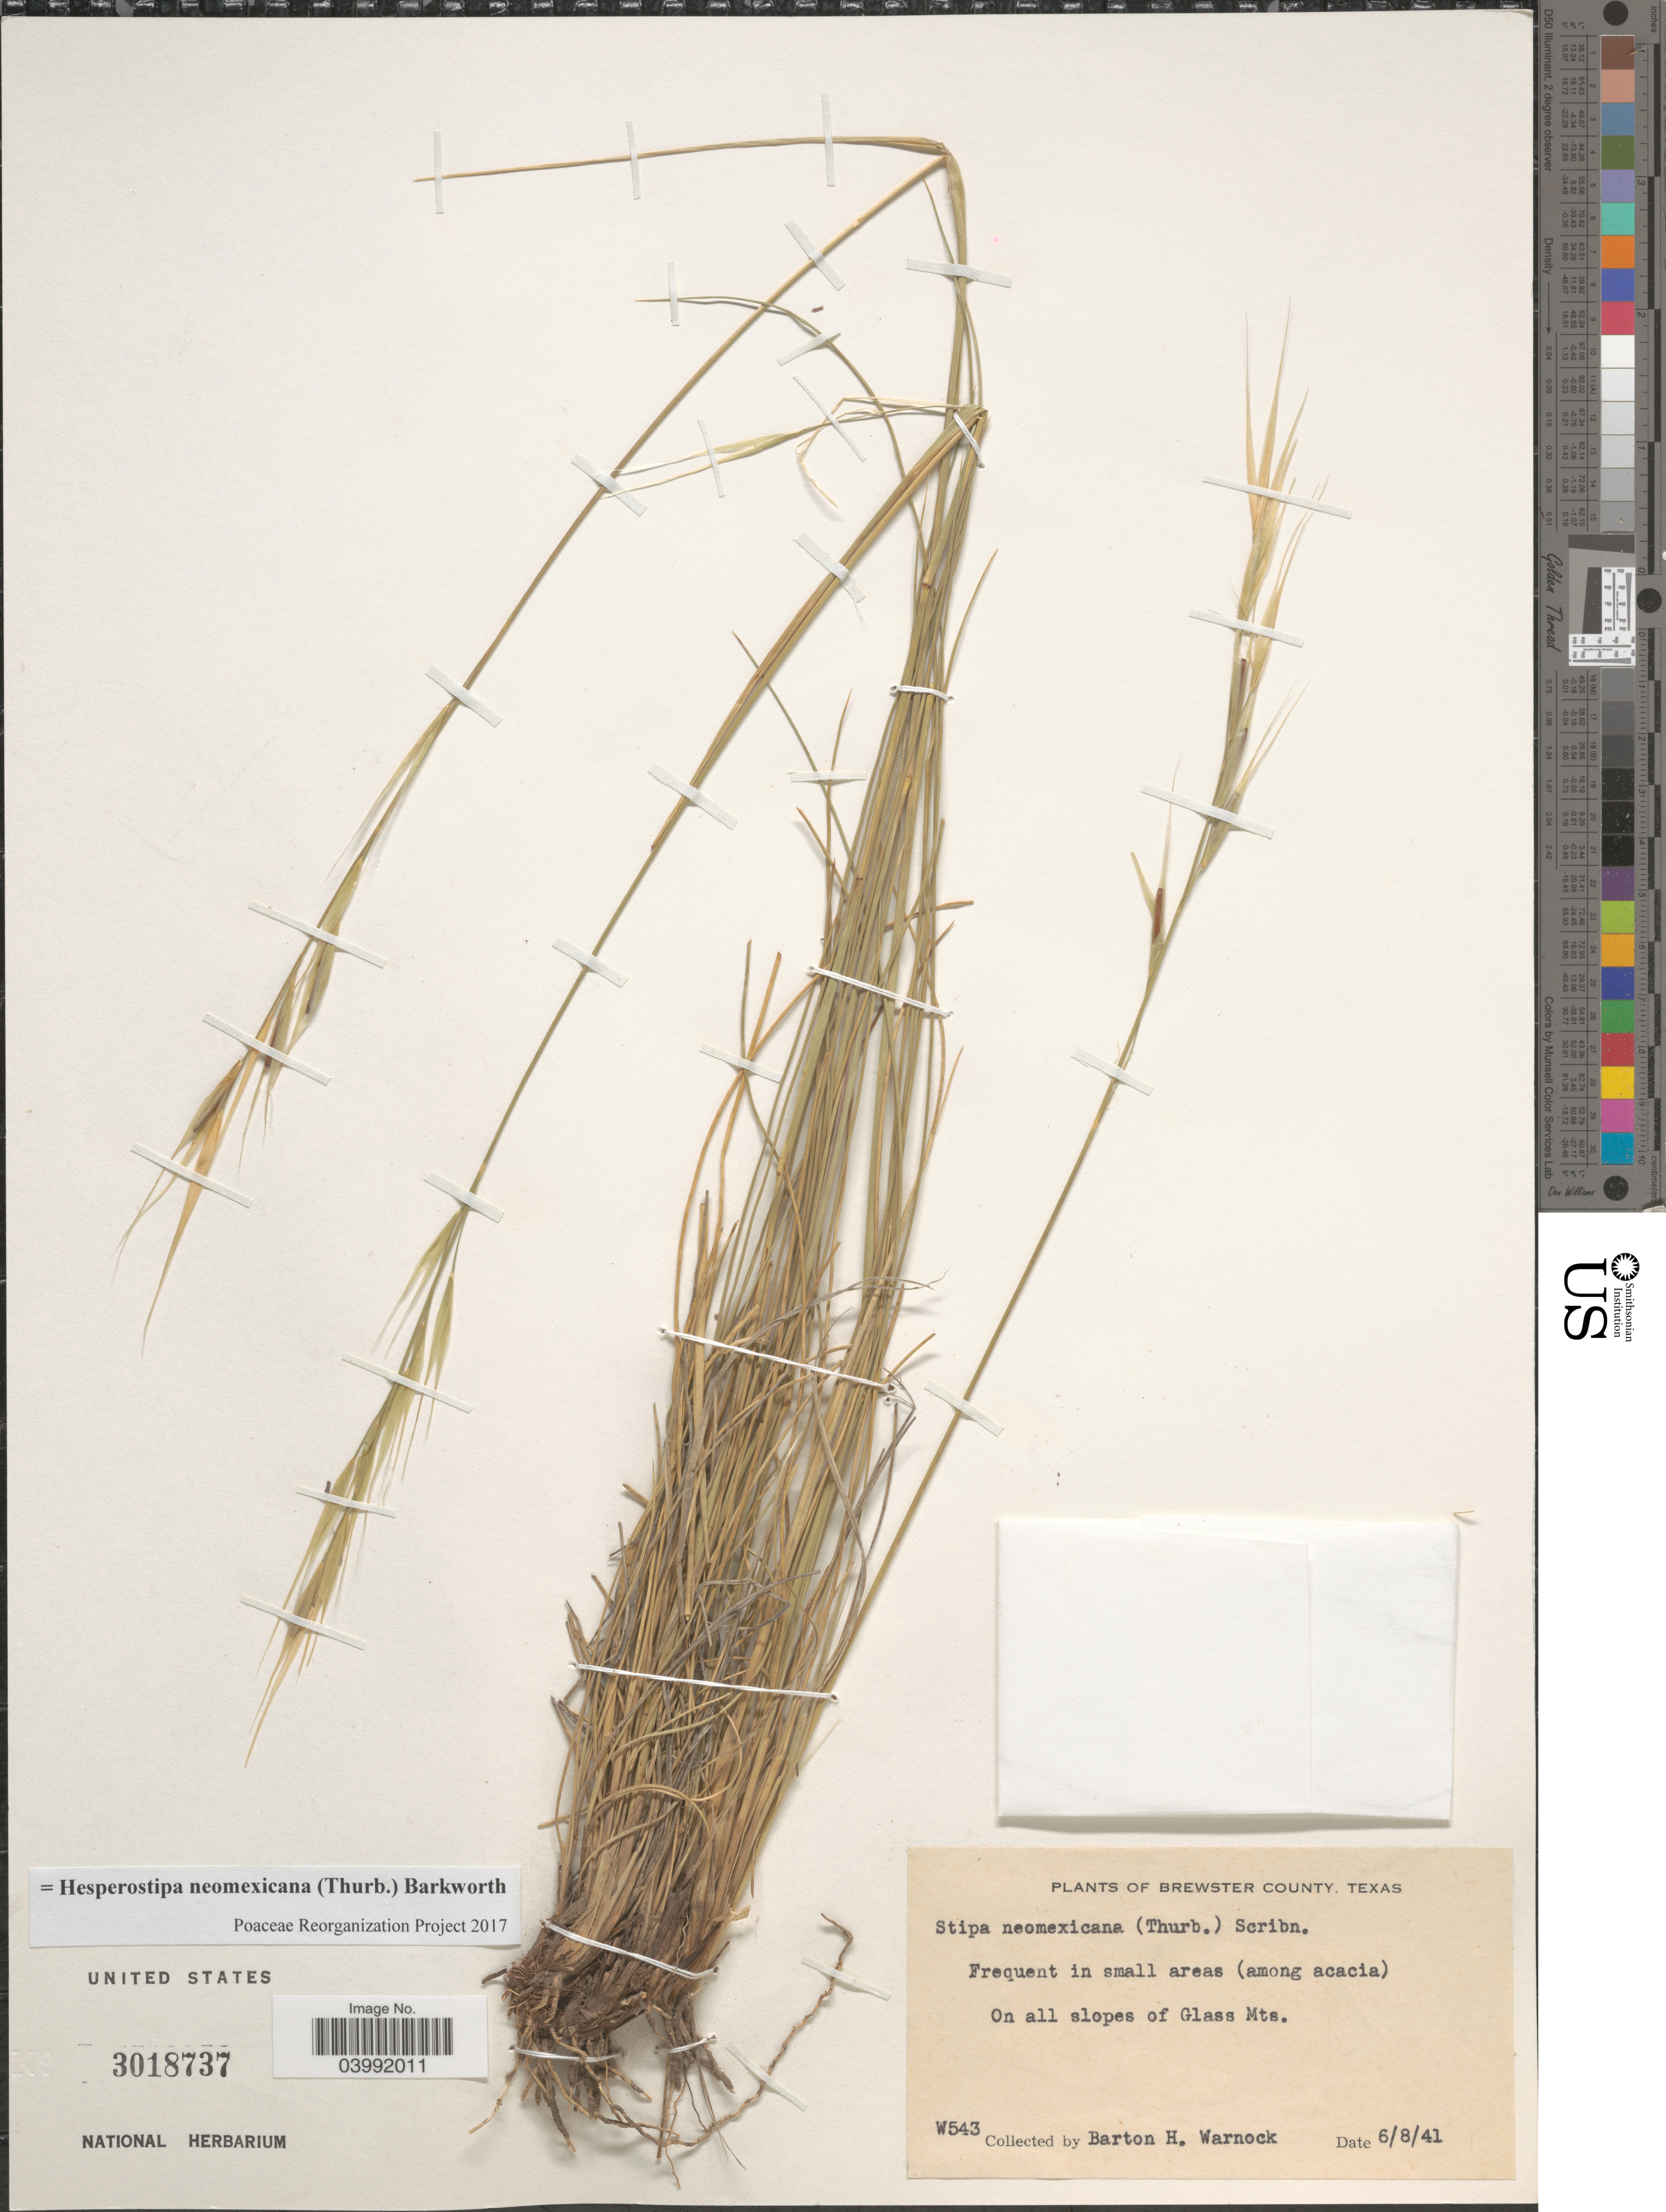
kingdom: Plantae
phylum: Tracheophyta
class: Liliopsida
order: Poales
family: Poaceae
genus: Hesperostipa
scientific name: Hesperostipa neomexicana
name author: (Thurb.) Barkworth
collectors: B. H. Warnock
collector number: W543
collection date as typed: Transcribed d/m/y: 8/6/41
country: United States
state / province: Texas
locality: Brewster County. On all slopes of Glass Mts.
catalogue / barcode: US 3018737